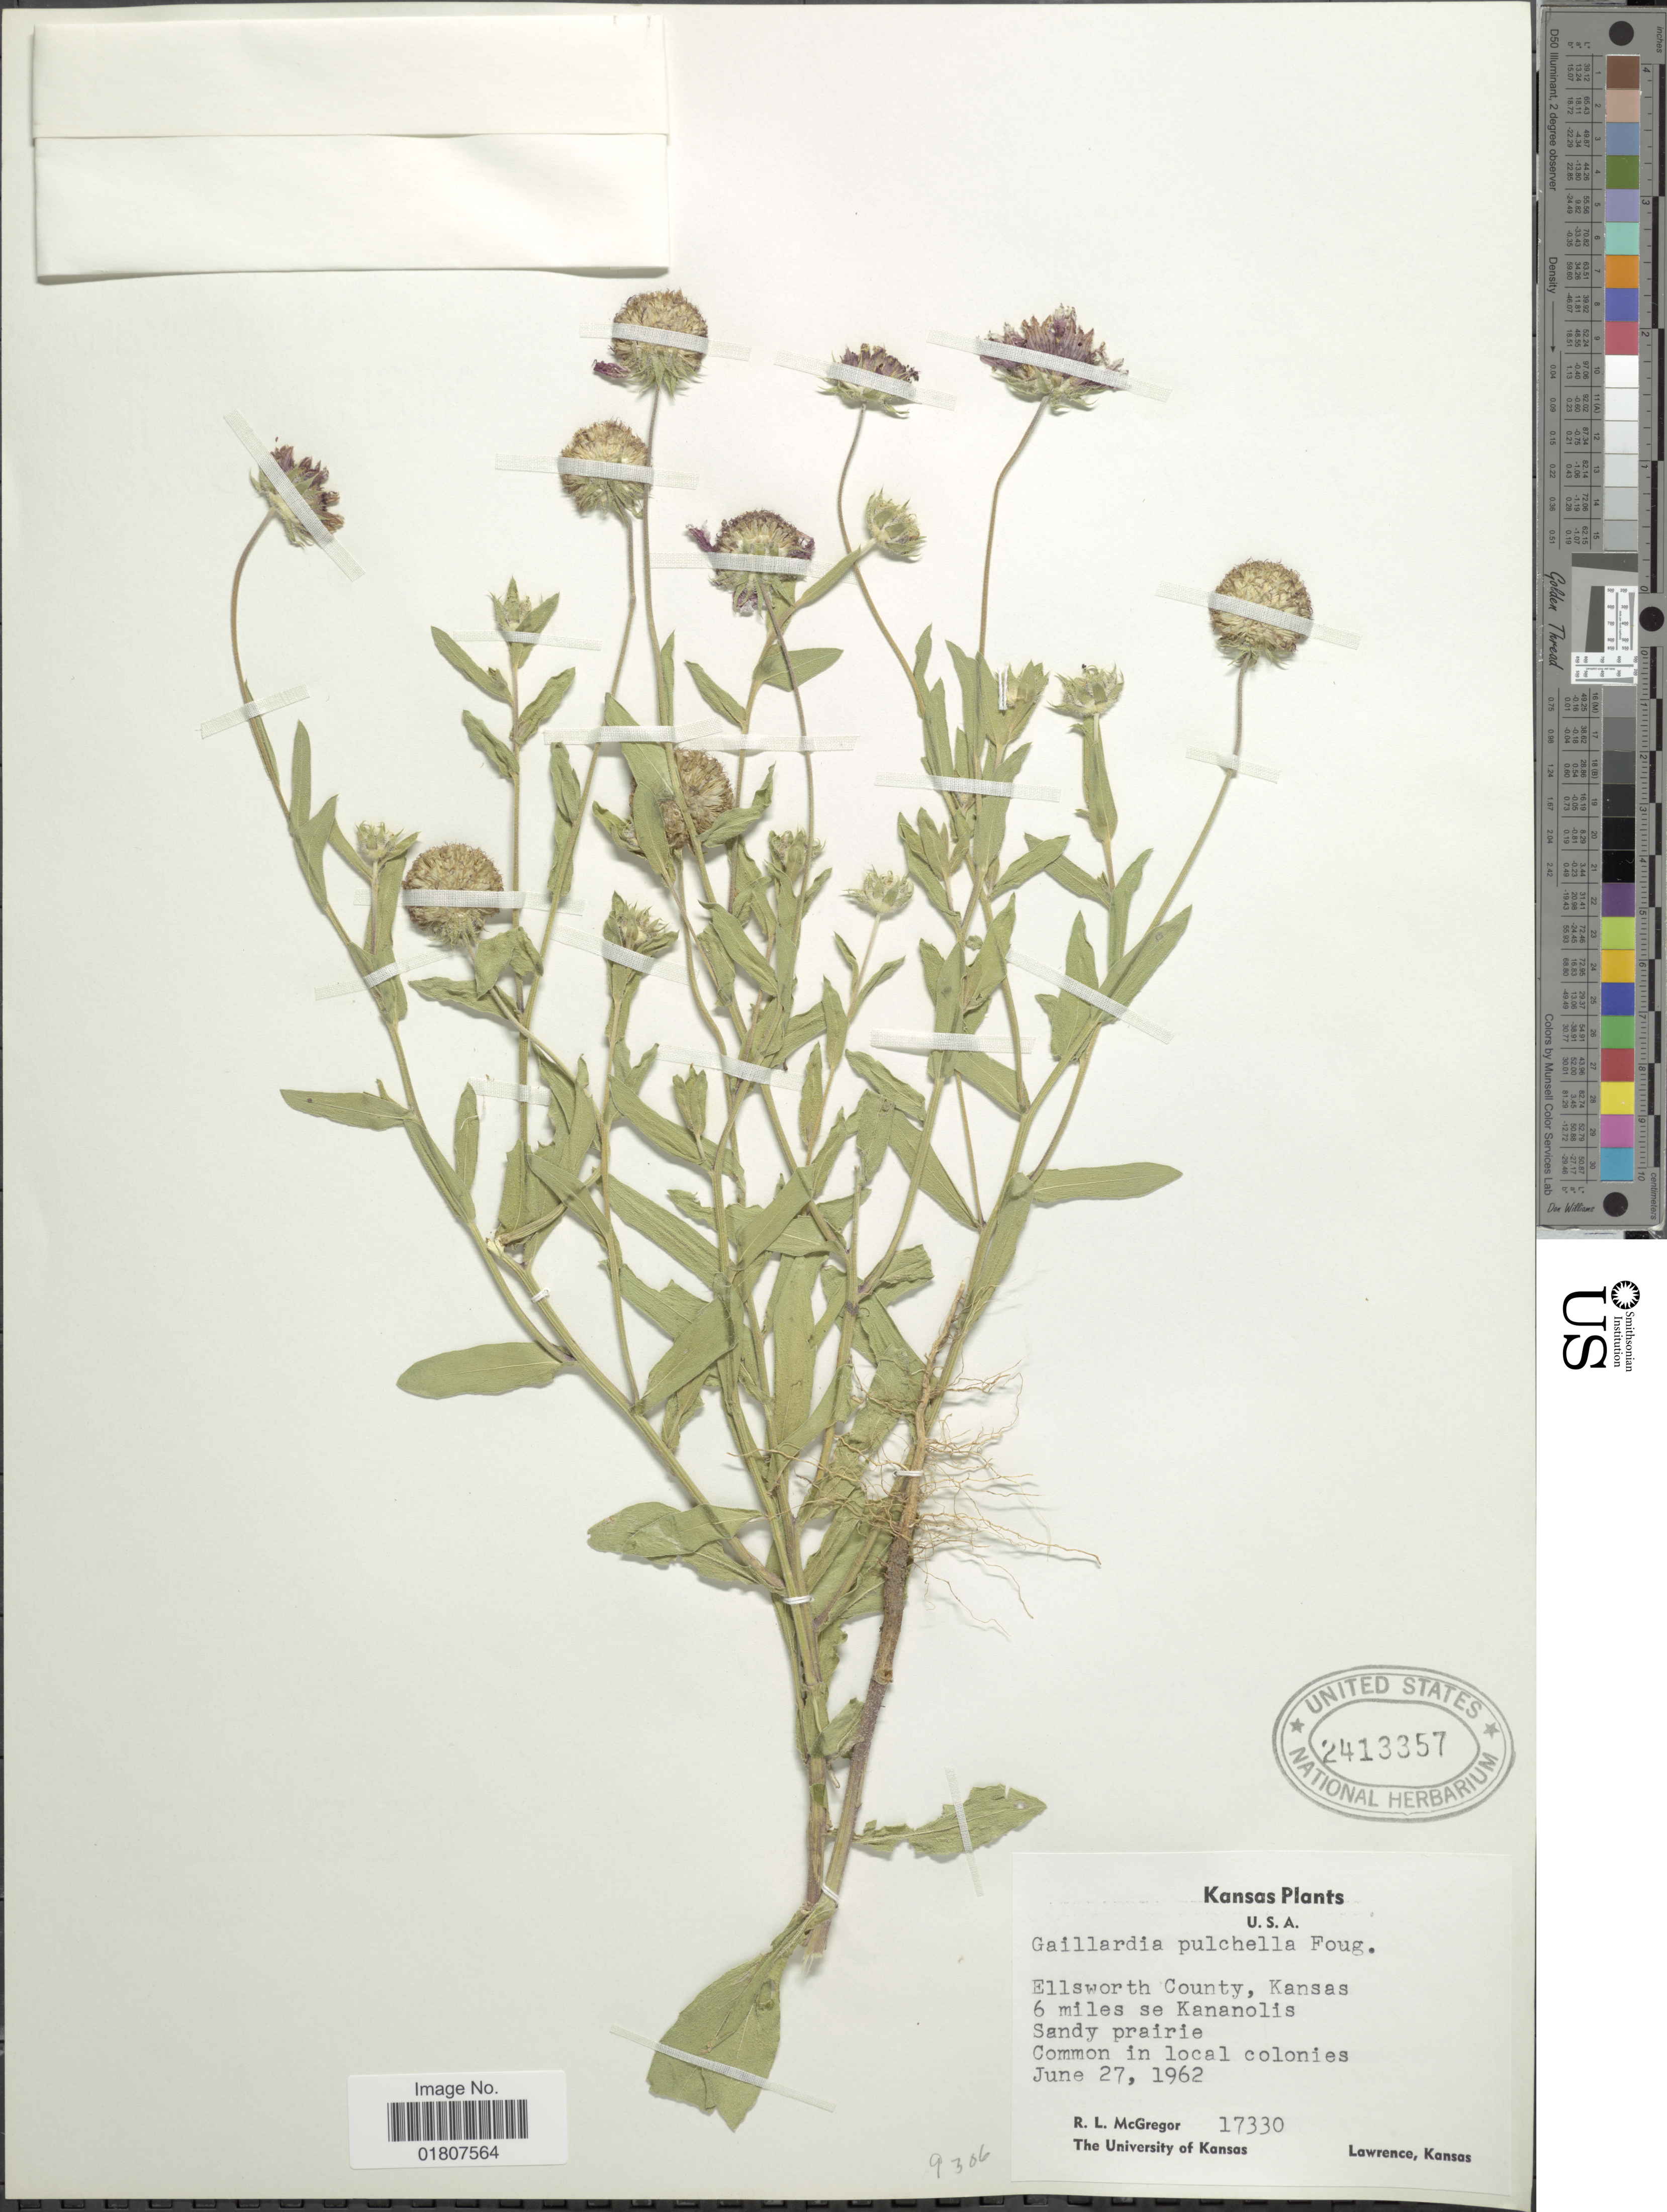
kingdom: Plantae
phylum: Tracheophyta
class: Magnoliopsida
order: Asterales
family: Asteraceae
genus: Gaillardia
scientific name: Gaillardia pulchella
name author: Foug.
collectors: R. McGregor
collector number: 17330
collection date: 1962-06-27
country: United States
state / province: Kansas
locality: Ellsworth County, Kansas. 6 miles se Kananolis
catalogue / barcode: US 2413357